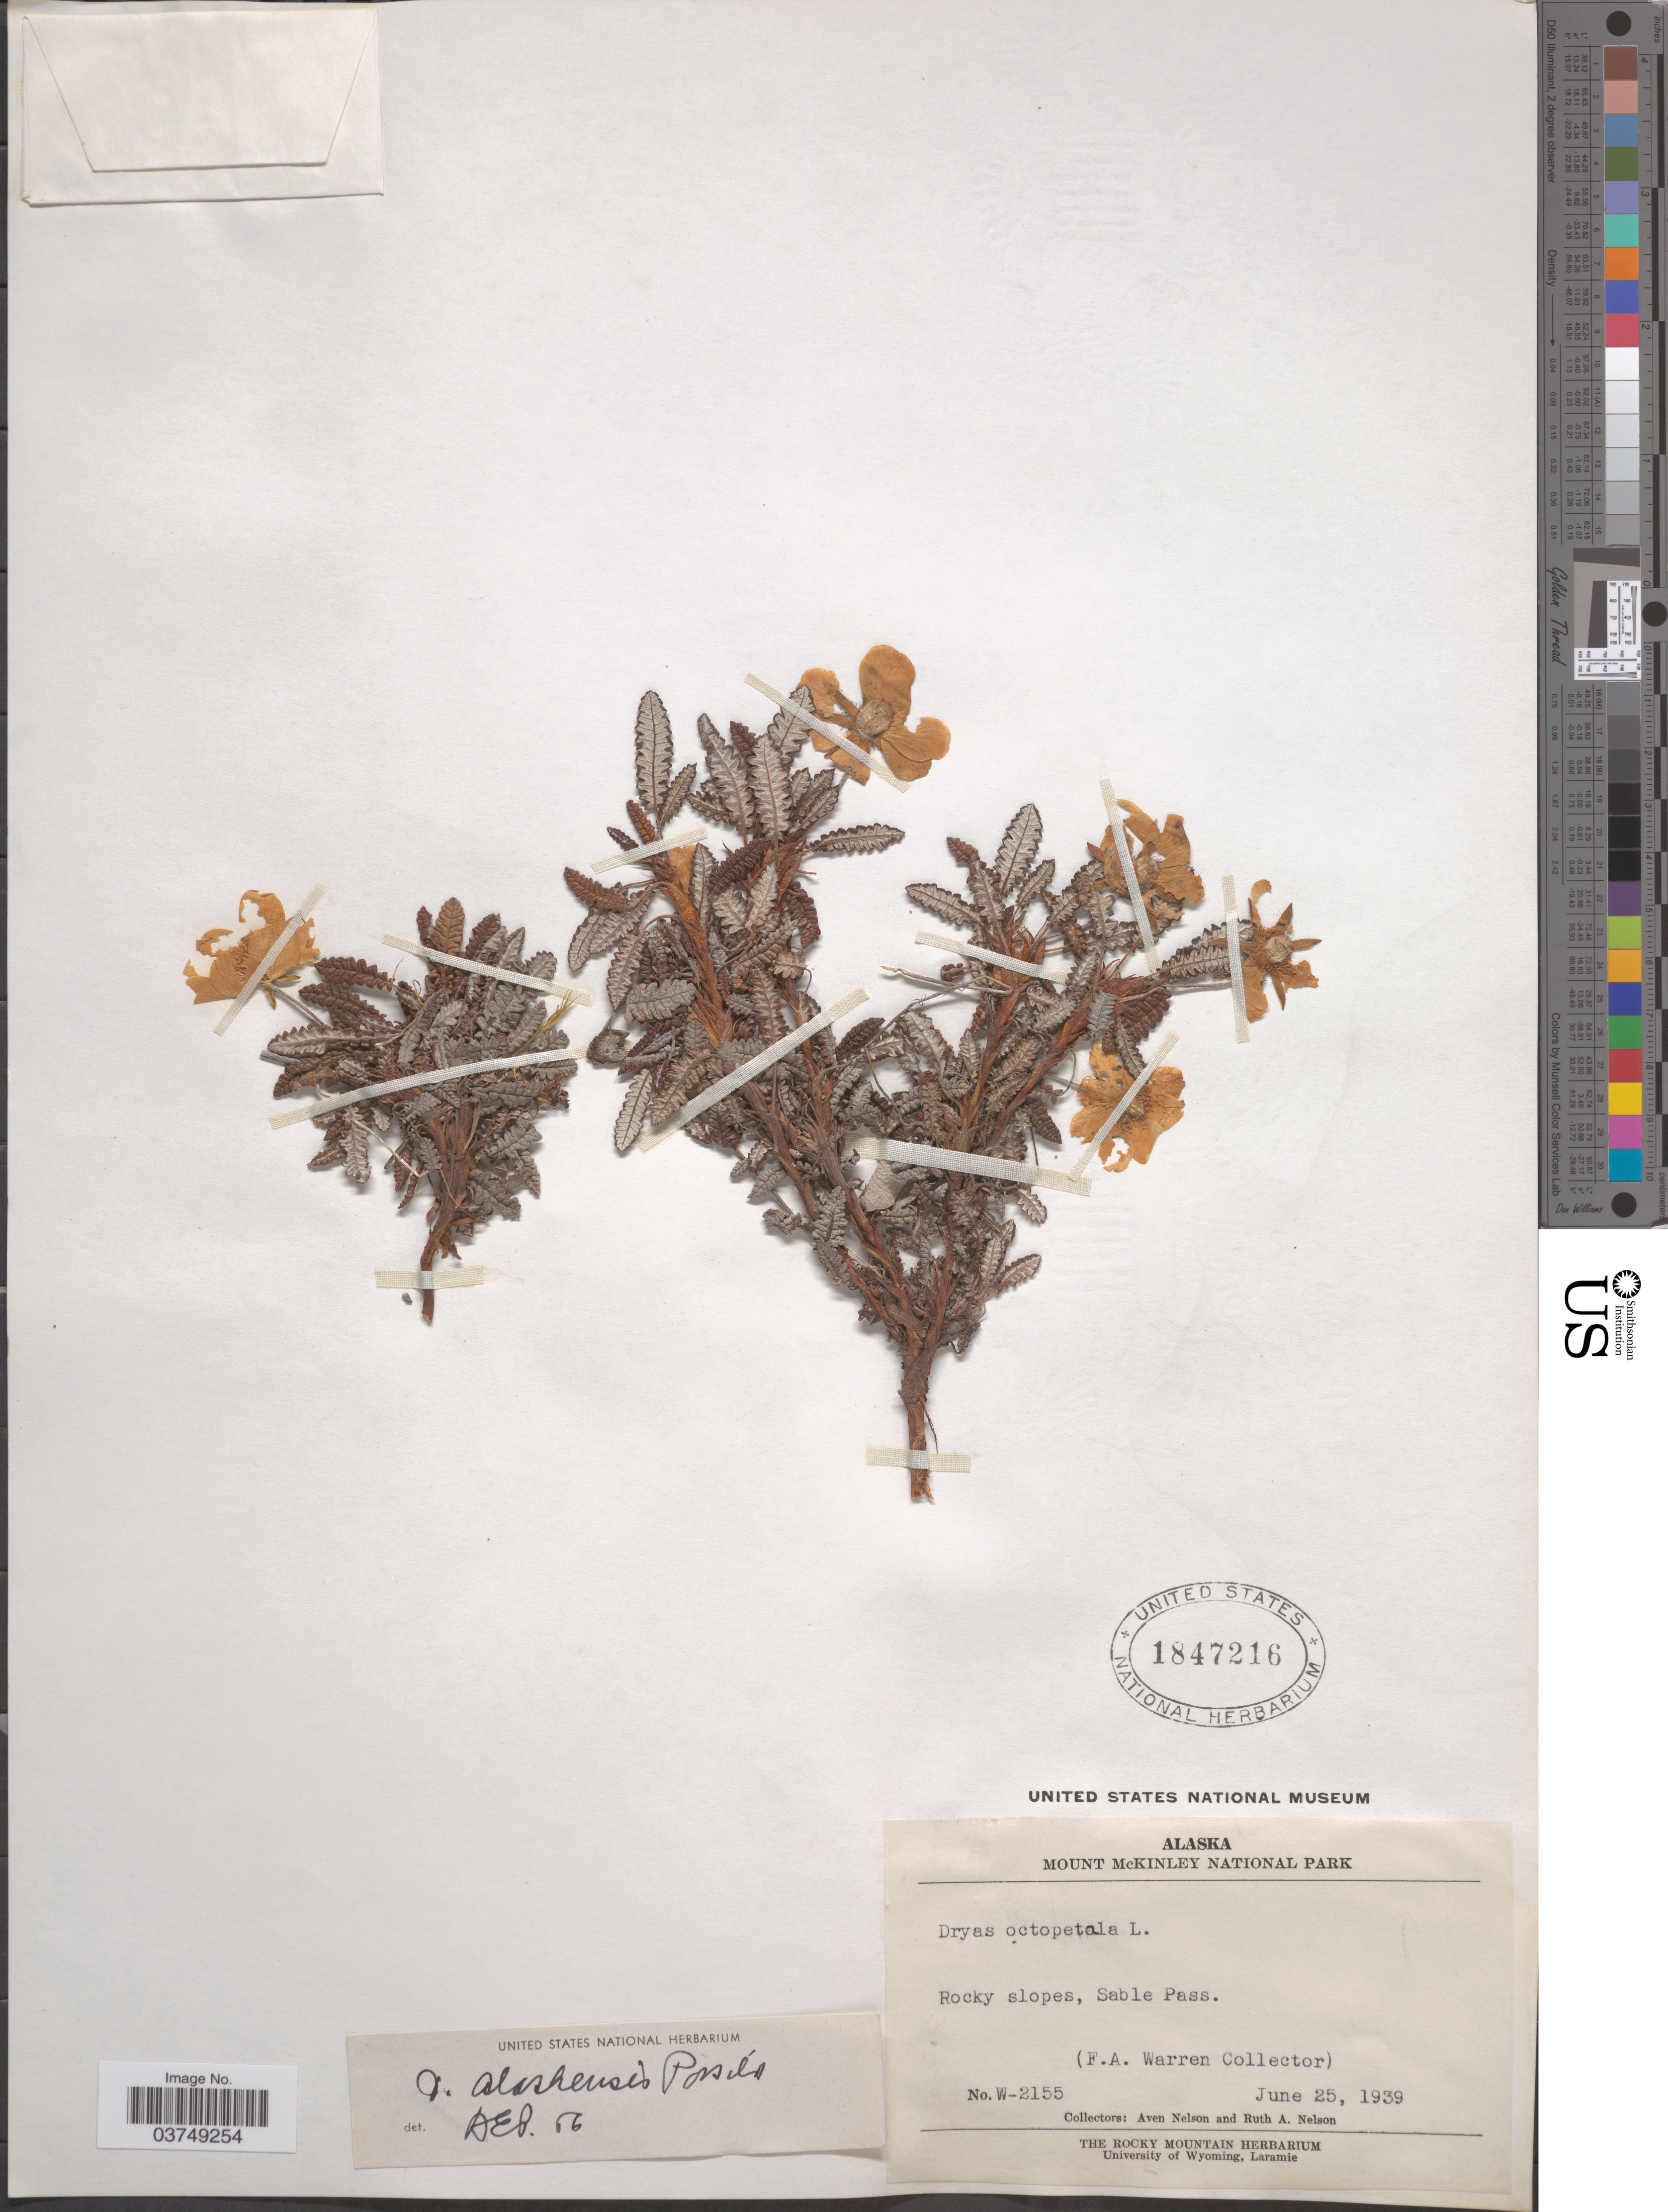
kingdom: Plantae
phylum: Tracheophyta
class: Magnoliopsida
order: Rosales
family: Rosaceae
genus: Dryas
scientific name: Dryas alaskensis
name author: A.E. Porsild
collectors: F. Warren, A. Nelson & R. A. Nelson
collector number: W-2155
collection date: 1939-06-25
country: United States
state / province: Alaska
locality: Mount McKinley National Park. Sable Pass.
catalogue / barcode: US 1847216